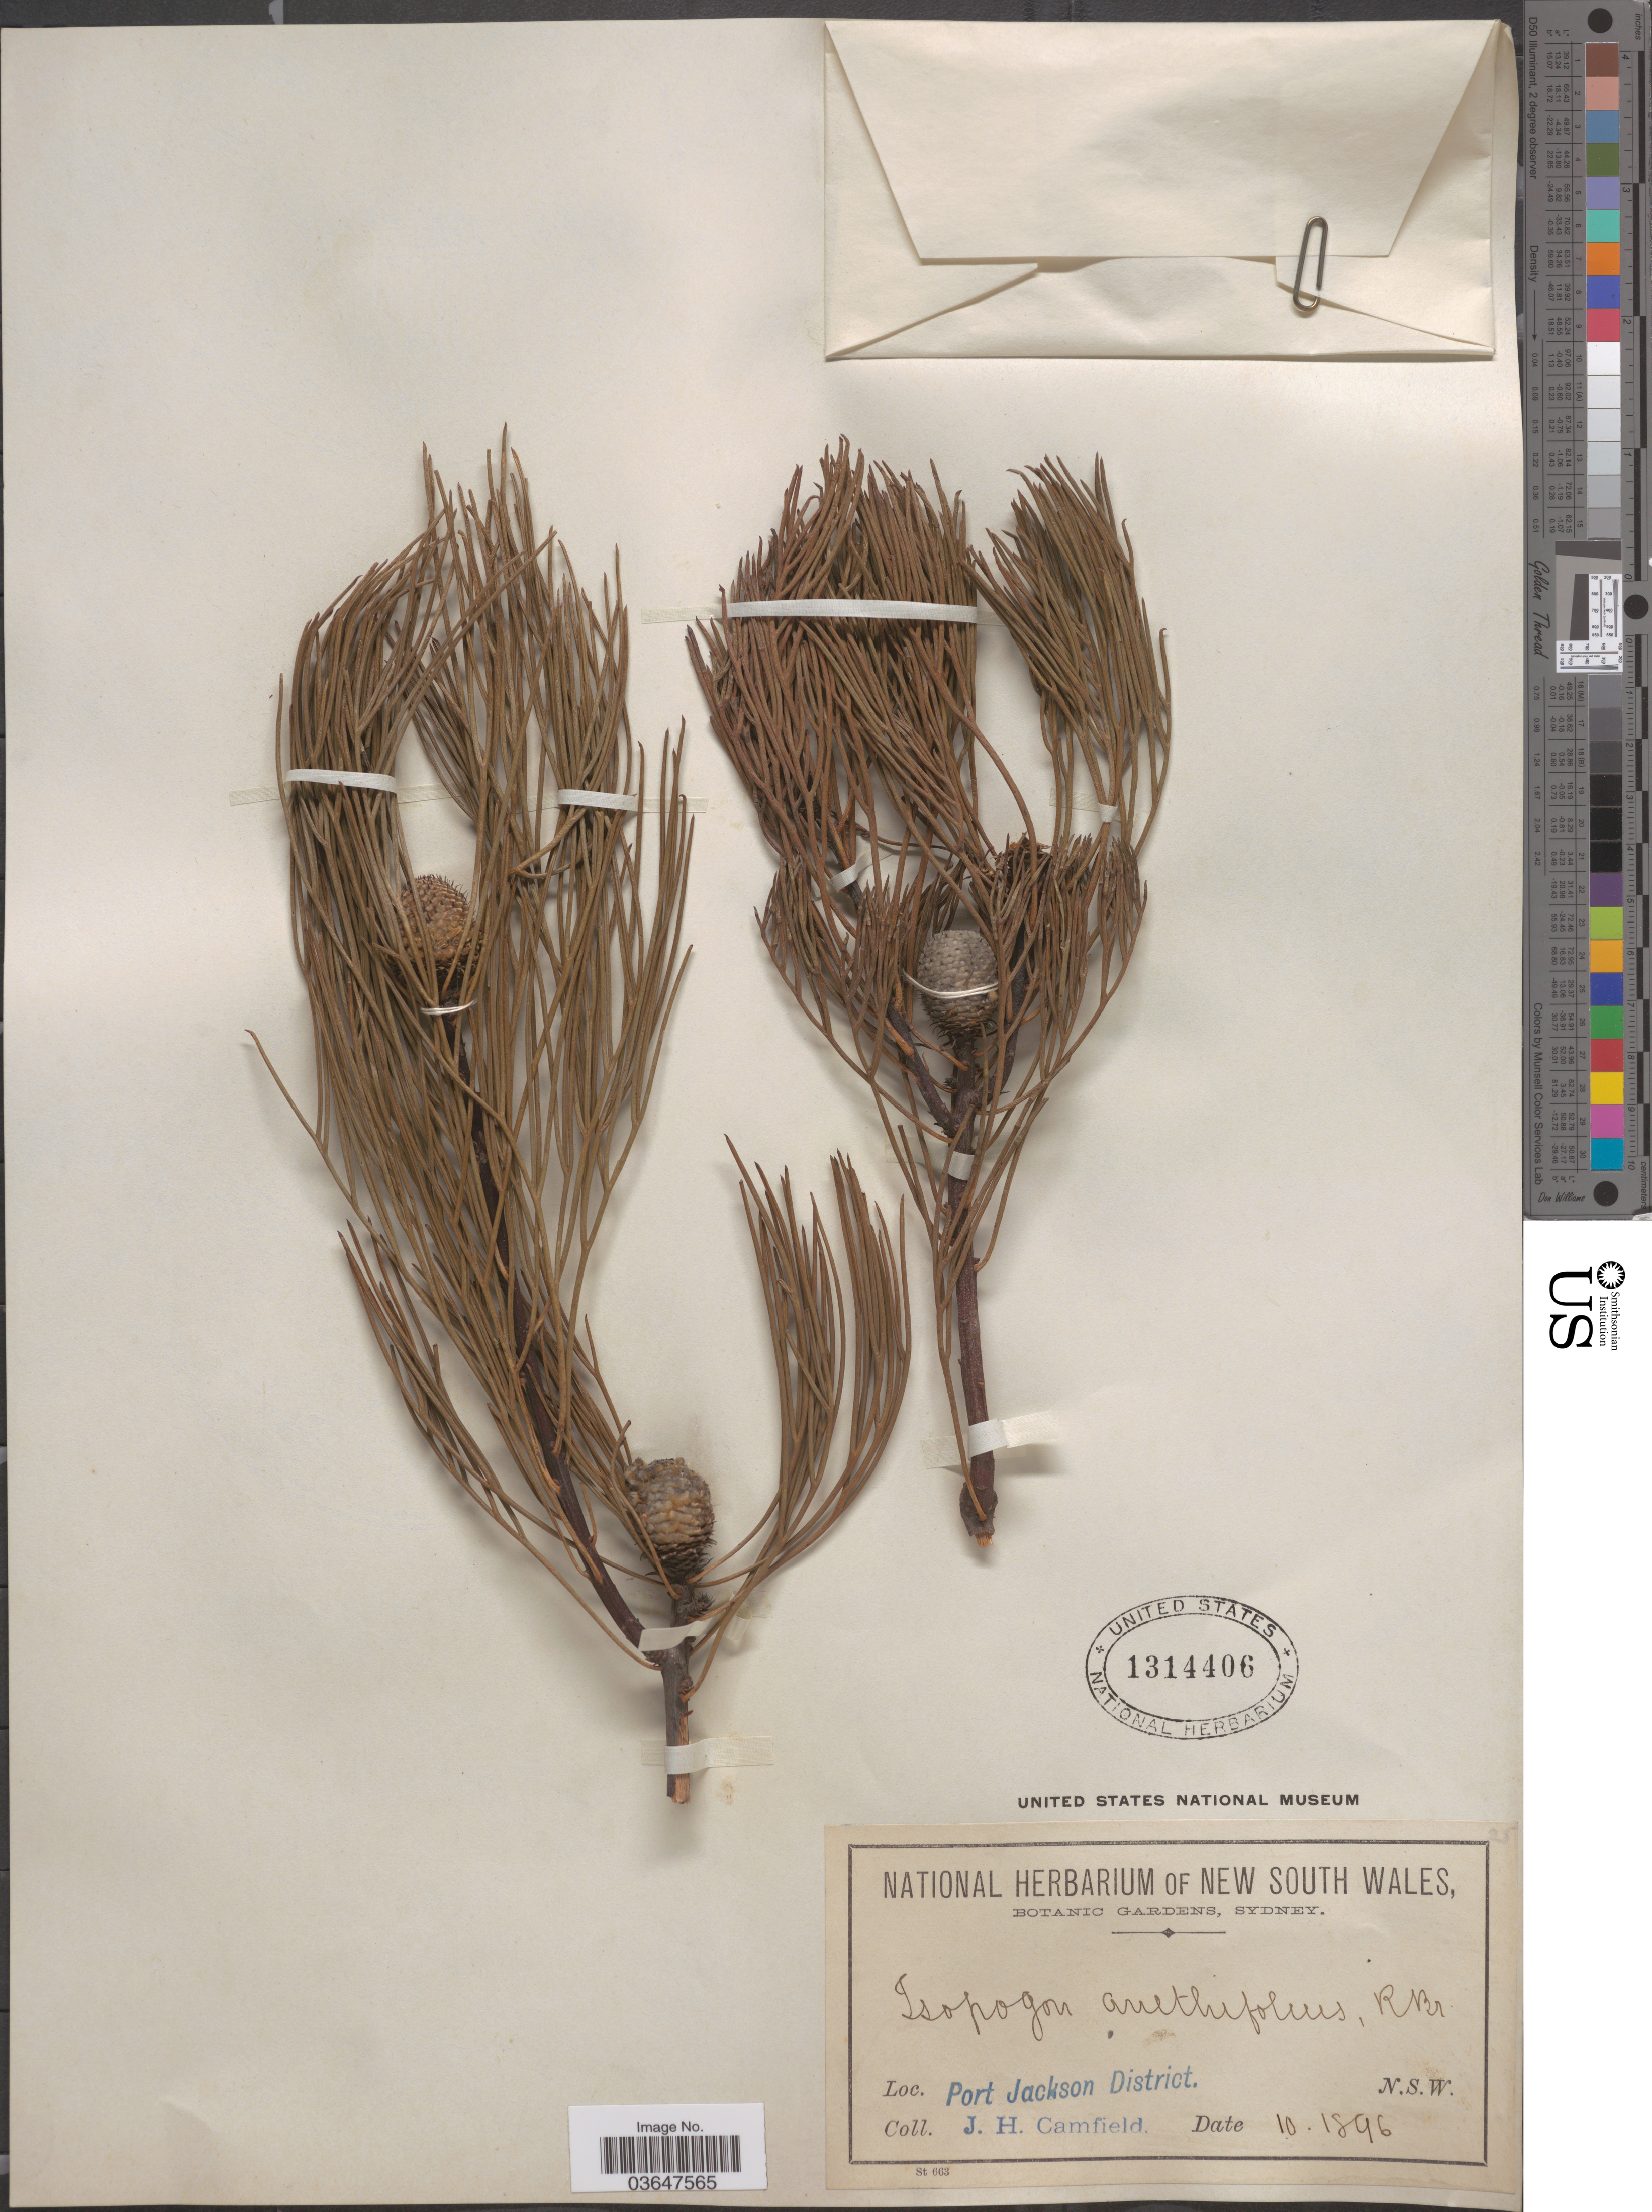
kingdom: Plantae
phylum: Tracheophyta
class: Magnoliopsida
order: Proteales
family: Proteaceae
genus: Isopogon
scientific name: Isopogon anethifolius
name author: Knight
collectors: J. Camfield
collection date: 1896-10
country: Australia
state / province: New South Wales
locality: Port Jackson District. N.S.W.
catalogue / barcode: US 1314406